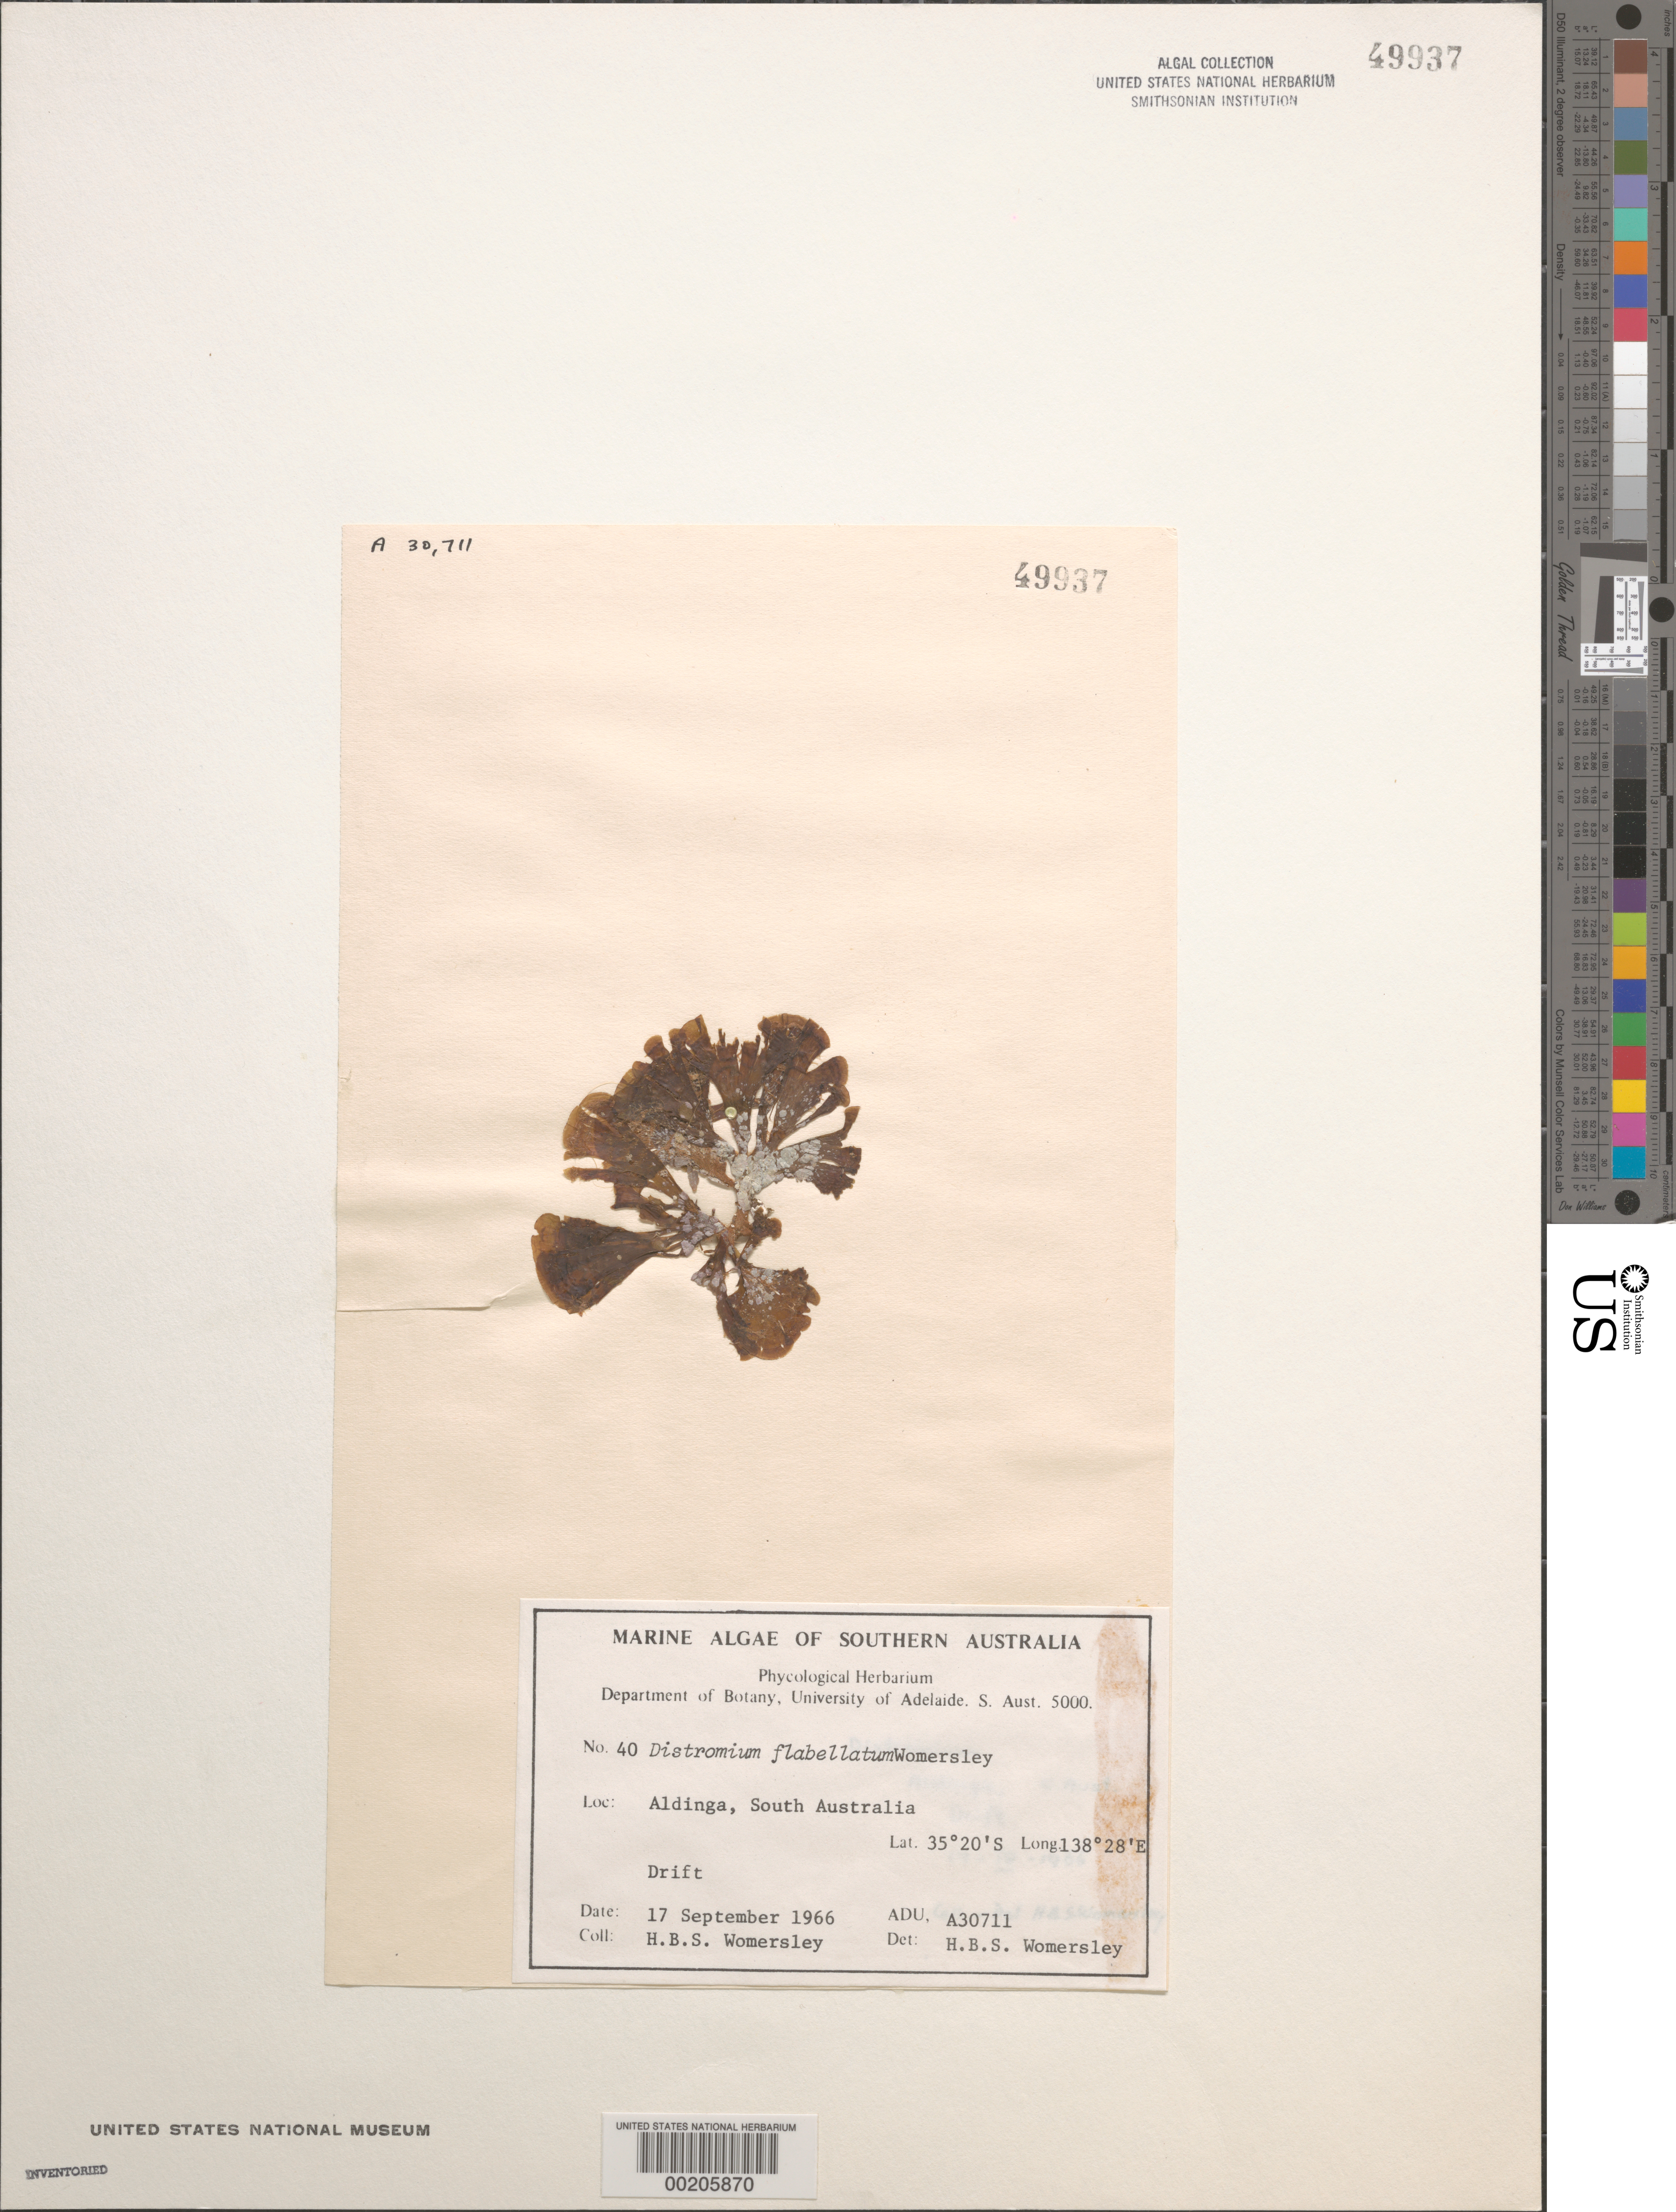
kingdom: Chromista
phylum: Ochrophyta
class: Phaeophyceae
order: Dictyotales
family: Dictyotaceae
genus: Distromium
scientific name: Distromium flabellatum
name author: Womersley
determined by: Womersley, H. B. S.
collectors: H. B. S. Womersley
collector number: ADU A30711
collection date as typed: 17 Sep 1966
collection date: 1966-09-17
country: Australia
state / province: South Australia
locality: Aldinga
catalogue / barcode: US 49937